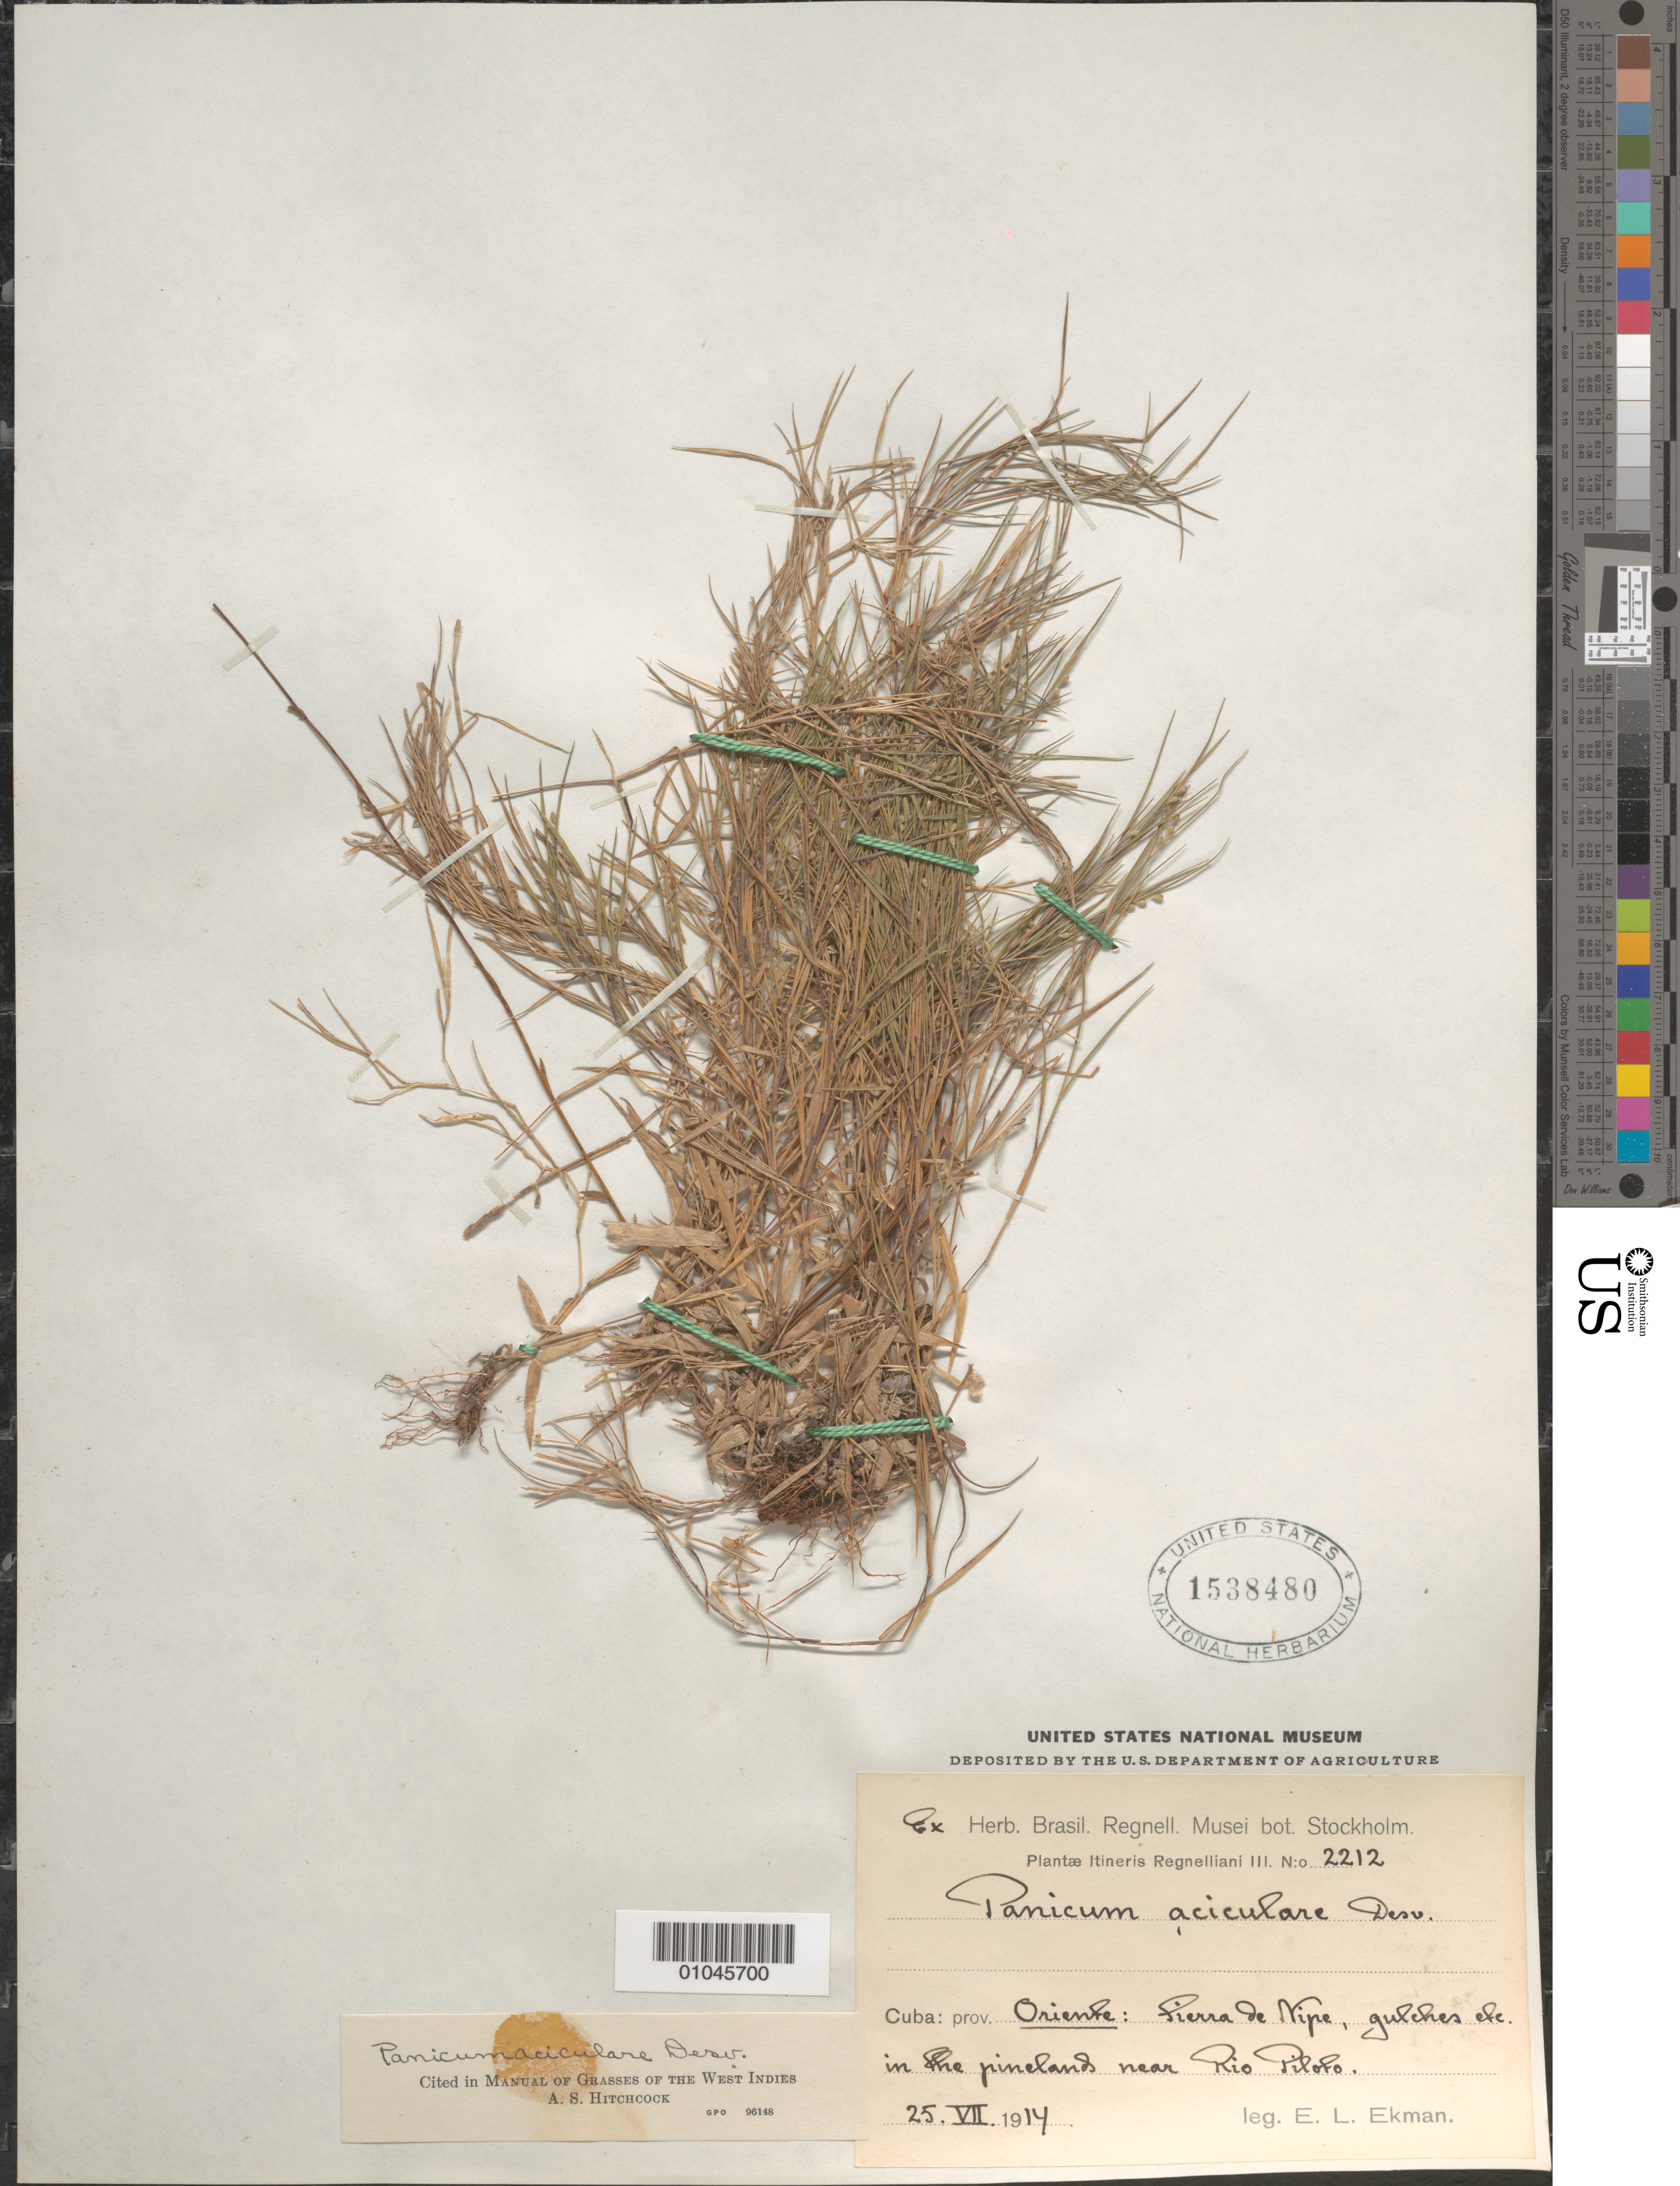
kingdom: Plantae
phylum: Tracheophyta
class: Liliopsida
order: Poales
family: Poaceae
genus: Panicum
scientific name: Panicum aciculare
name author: Desv. ex Poir.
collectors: E. L. Ekman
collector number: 2212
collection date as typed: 25 Jul 1914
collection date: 1914-07-25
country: Cuba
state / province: Holguín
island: Cuba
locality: Sierra de Nipe, in pinelands near Rio Pilolo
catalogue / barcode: US 1538480